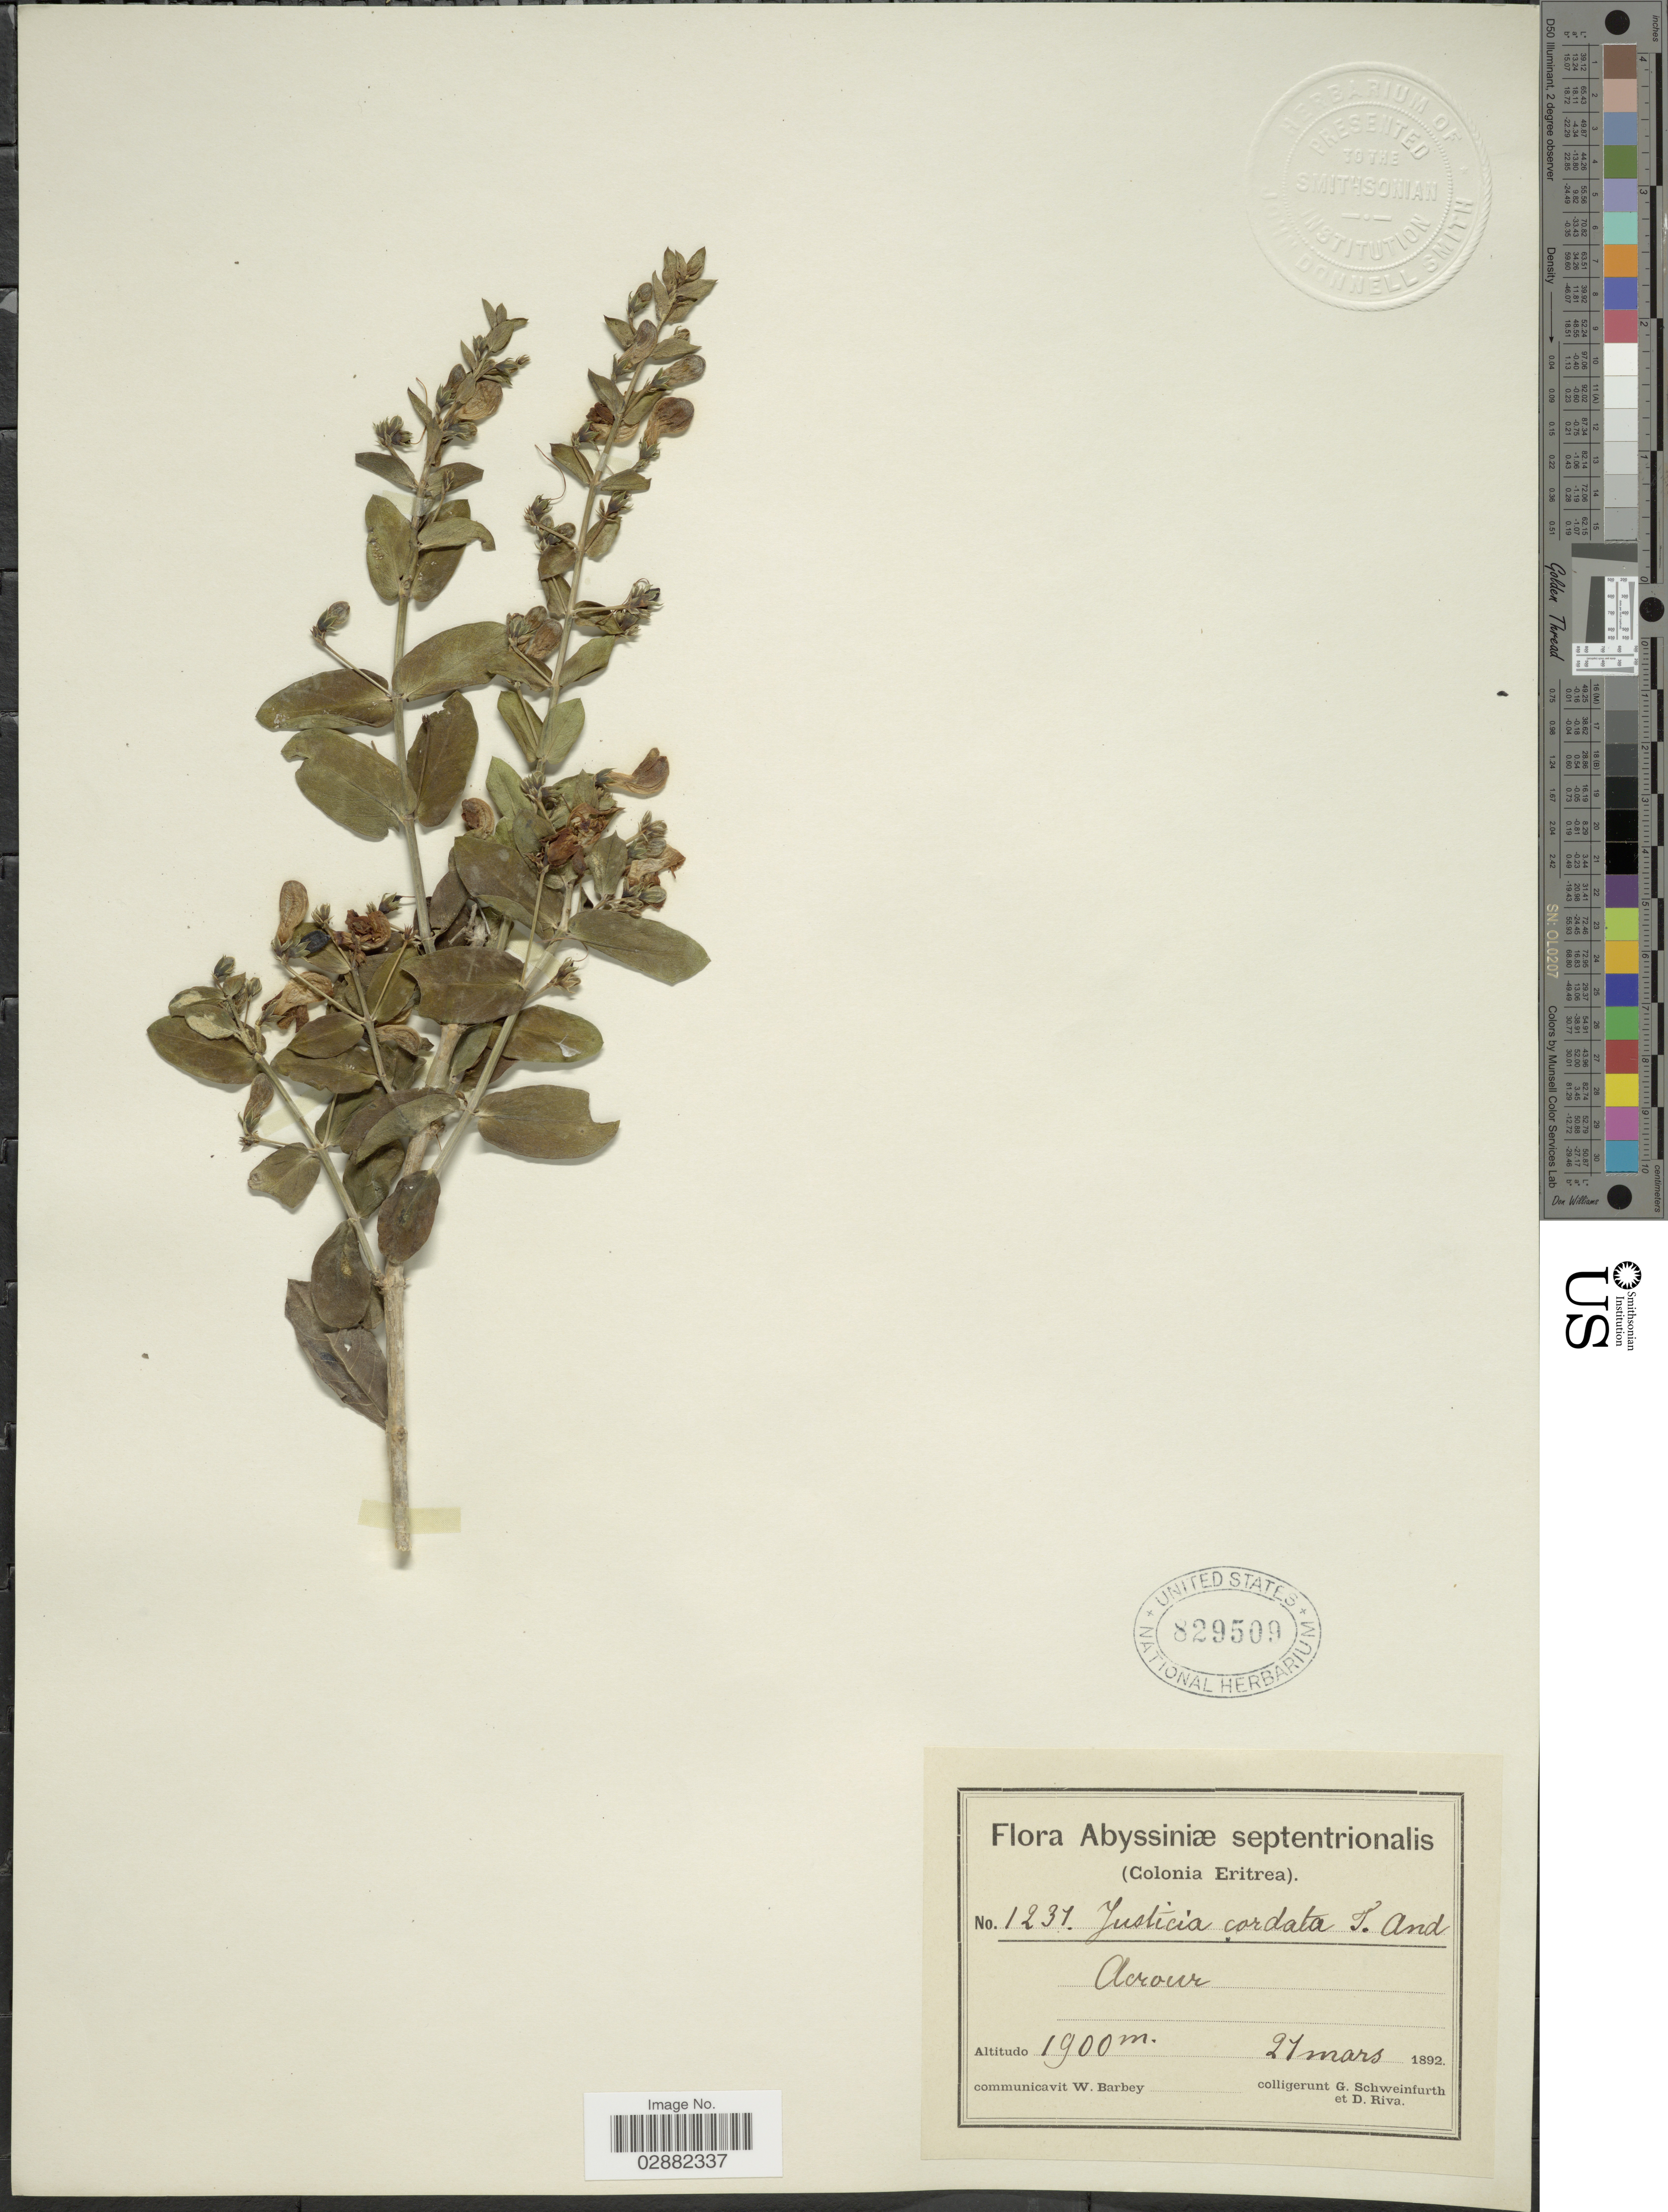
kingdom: Plantae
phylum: Tracheophyta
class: Magnoliopsida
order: Lamiales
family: Acanthaceae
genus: Justicia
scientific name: Justicia cordata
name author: (Nees) T. Anderson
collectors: G. A. Schweinfurth (herbarium) & D. Riva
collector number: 1231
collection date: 1892-03-21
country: Eritrea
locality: Abyssiniæ septentrionalis. Colonia Eritrea. Acrour.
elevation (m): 1900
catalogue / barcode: US 829509